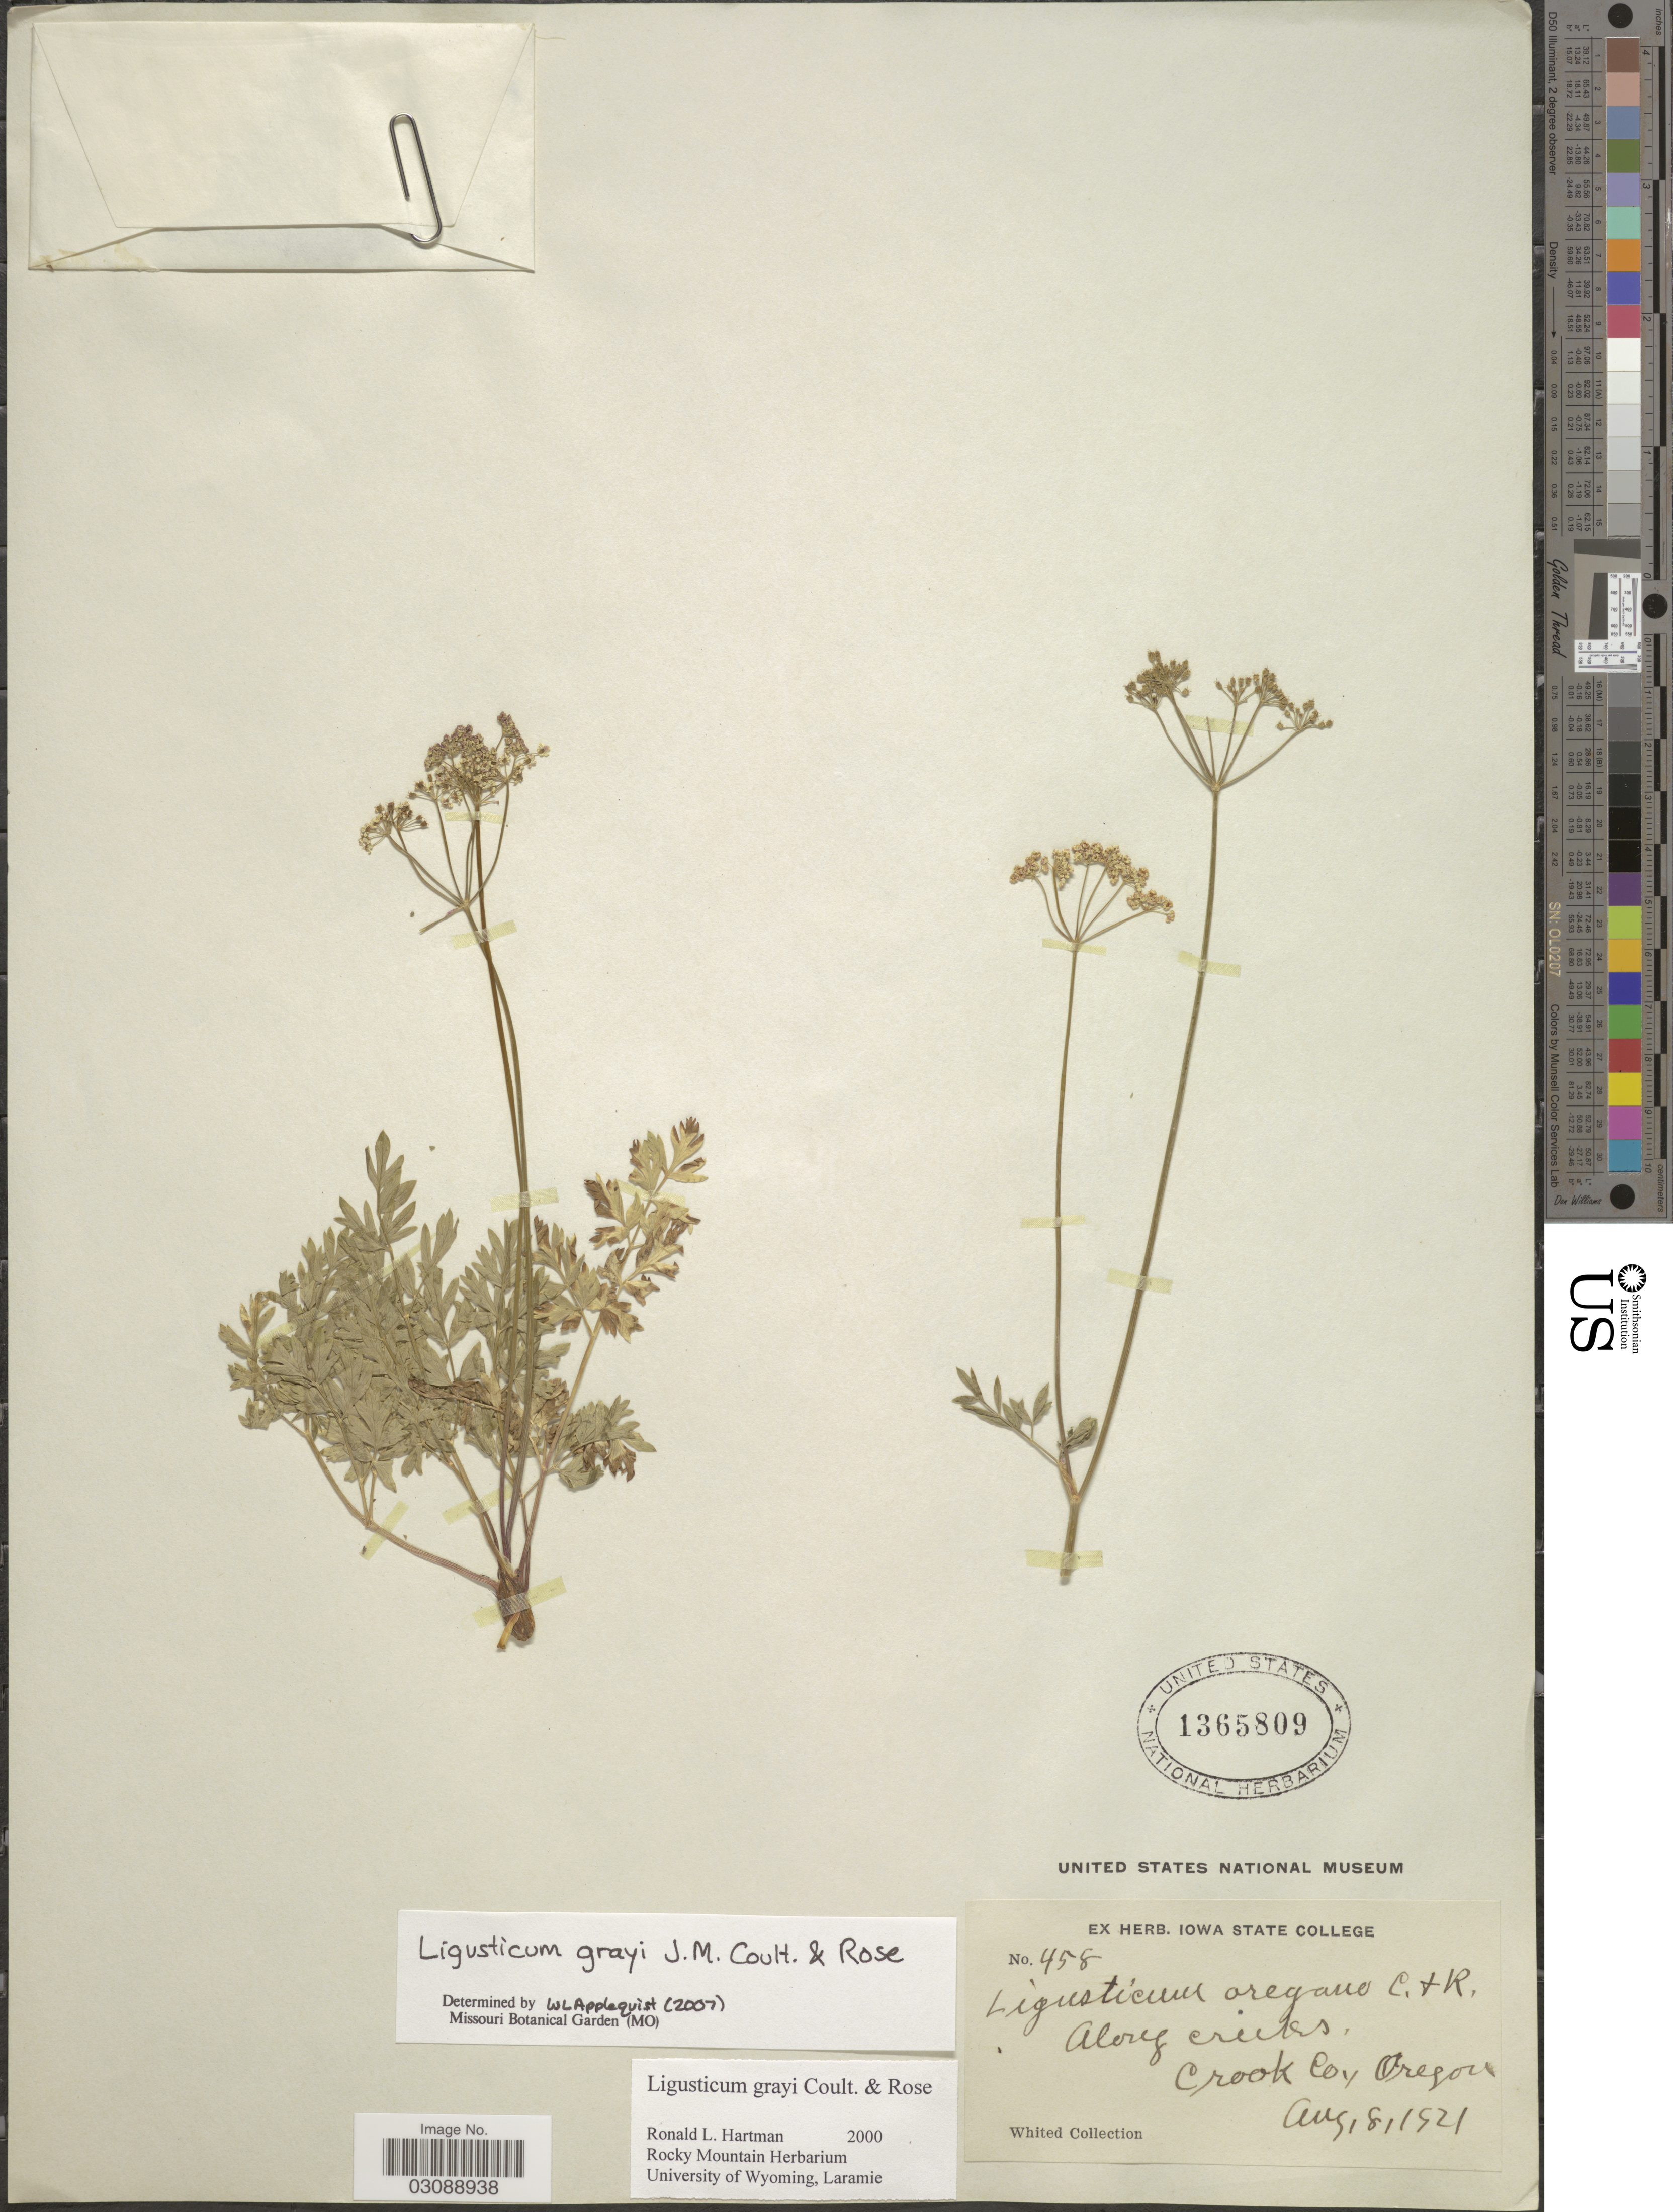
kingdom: Plantae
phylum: Tracheophyta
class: Magnoliopsida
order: Apiales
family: Apiaceae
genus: Ligusticum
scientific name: Ligusticum grayi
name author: J.M. Coult. & Rose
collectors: Whited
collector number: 458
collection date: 1921-08-18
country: United States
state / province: Oregon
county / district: Crook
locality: Along creeks. Crook Co.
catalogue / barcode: US 1365809